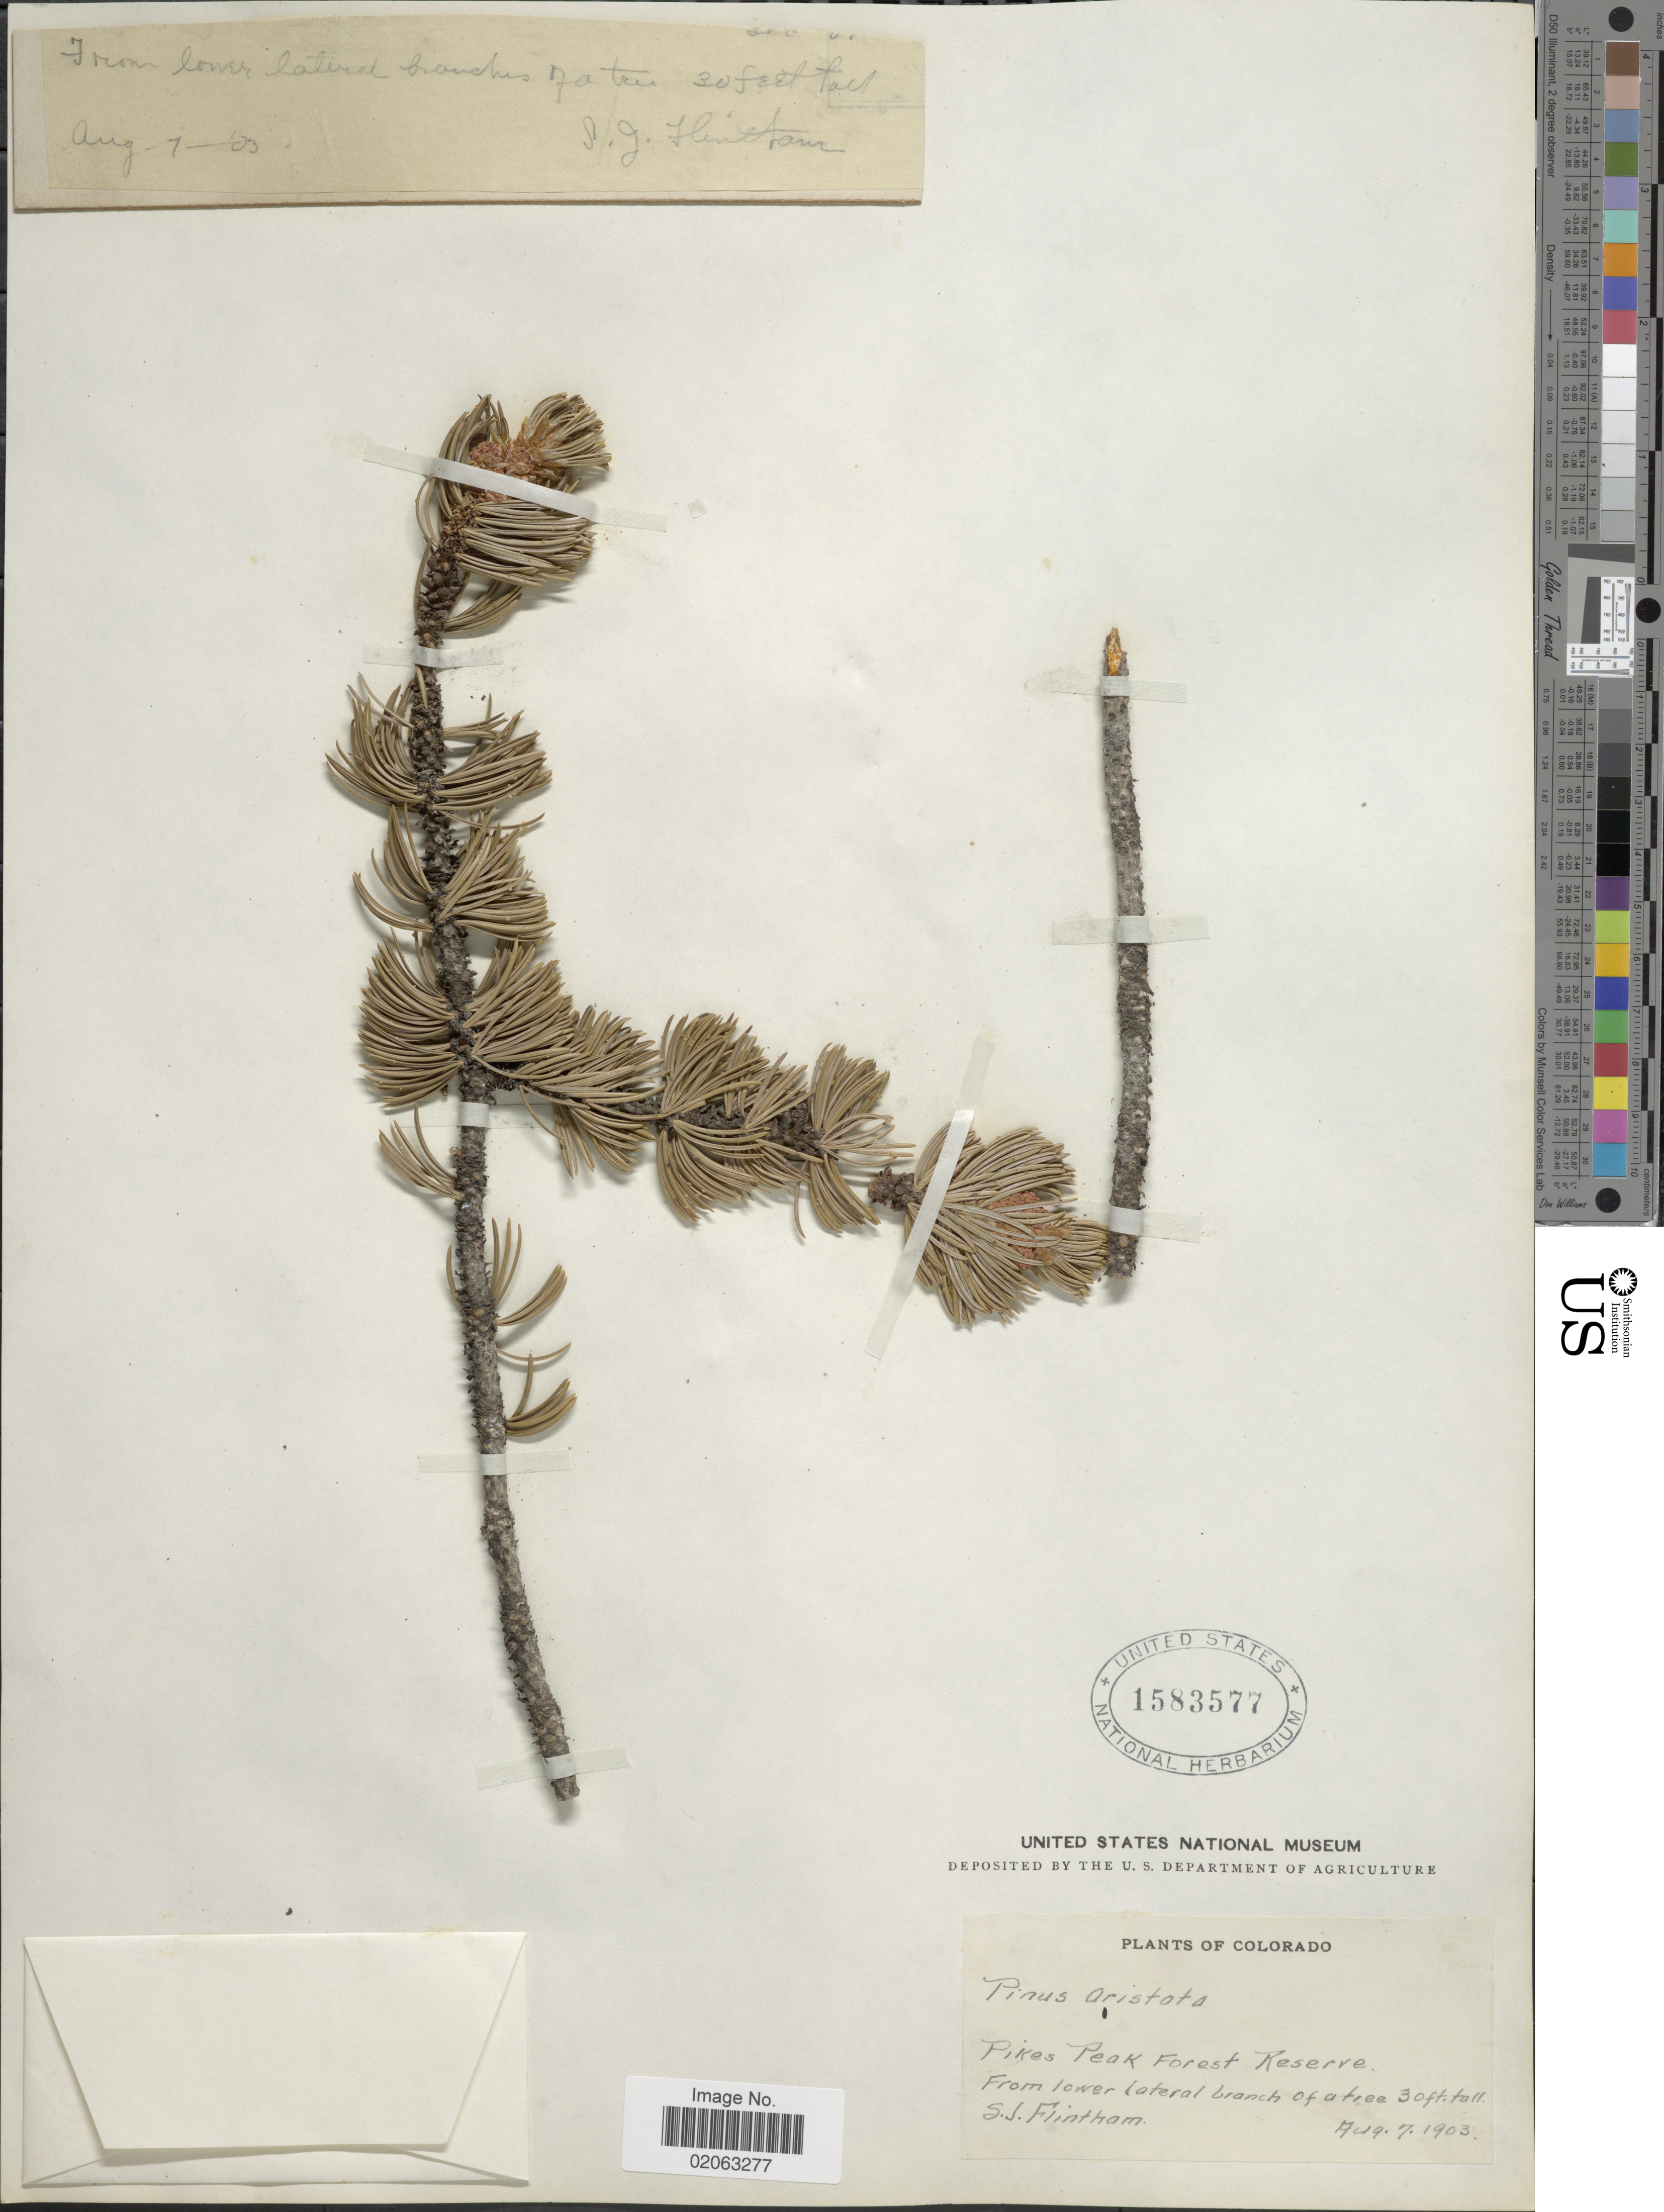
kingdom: Plantae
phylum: Tracheophyta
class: Pinopsida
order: Pinales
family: Pinaceae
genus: Pinus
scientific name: Pinus aristata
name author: Engelm.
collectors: S. Flintham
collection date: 1903-08-07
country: United States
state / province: Colorado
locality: Pikes Peak Forest reserve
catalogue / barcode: US 1583577